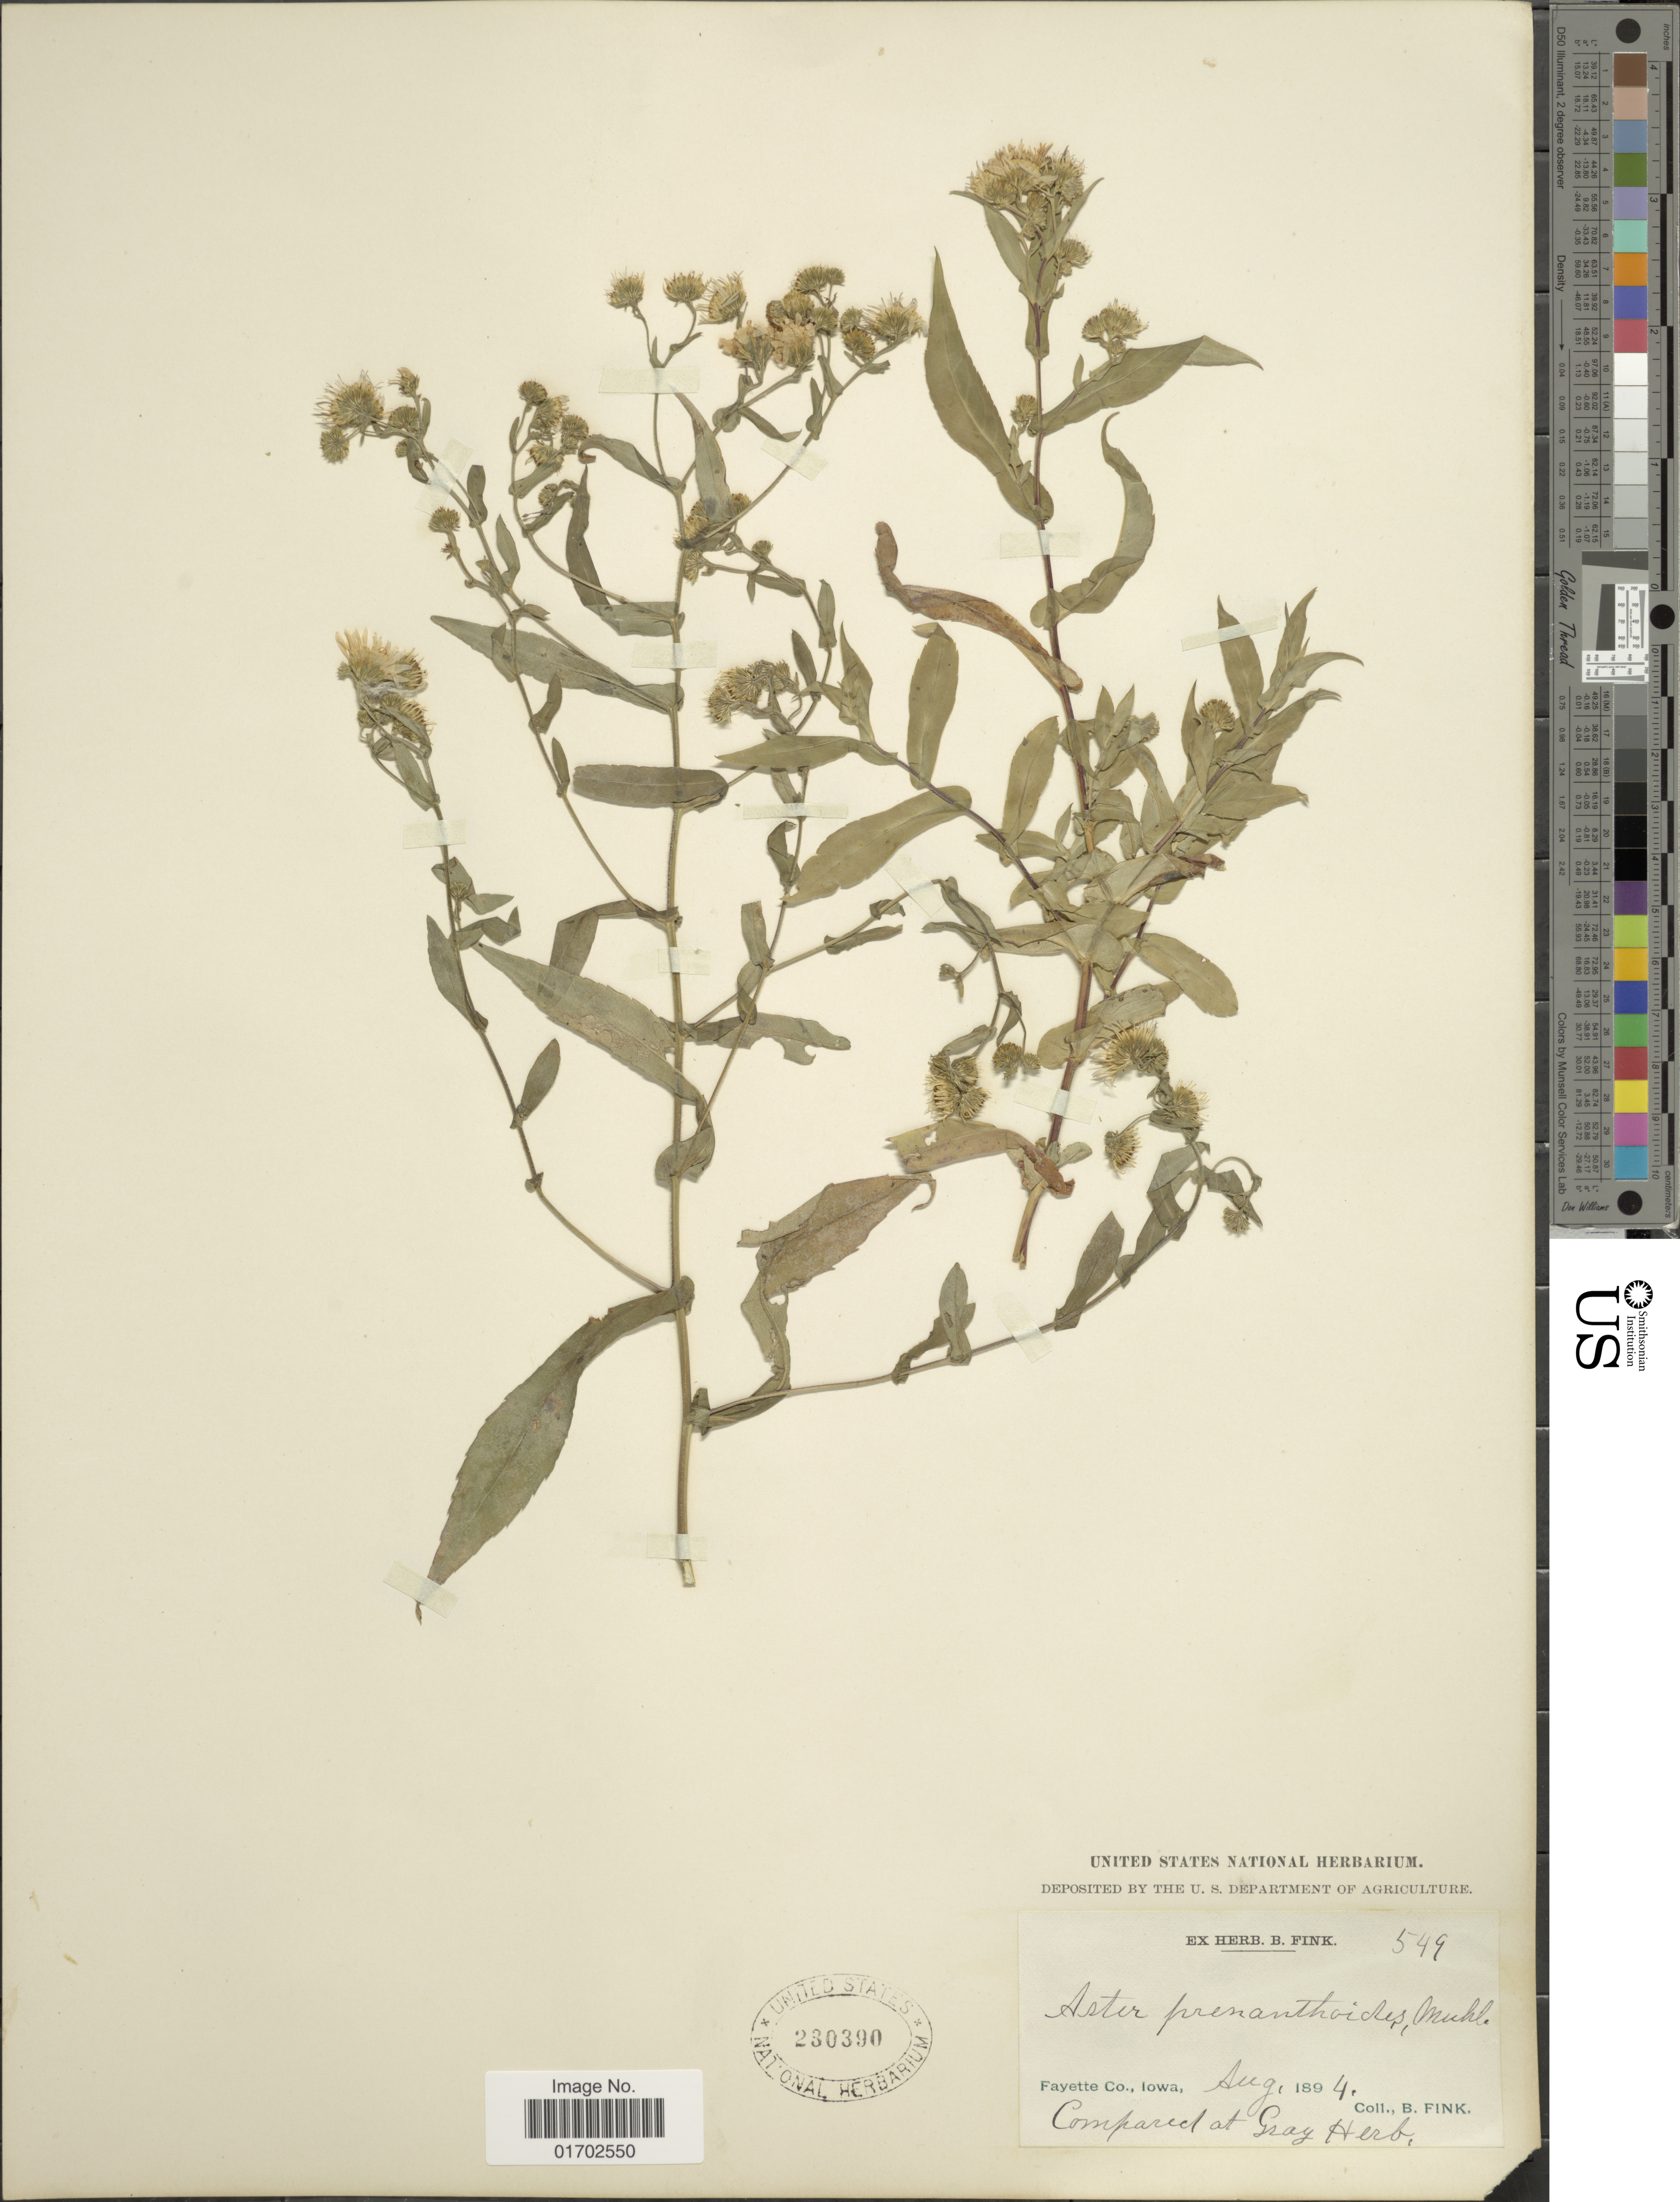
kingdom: Plantae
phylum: Tracheophyta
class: Magnoliopsida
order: Asterales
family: Asteraceae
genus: Symphyotrichum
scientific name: Symphyotrichum prenanthoides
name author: (Muhl. ex Willd.) G.L. Nesom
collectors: B. Fink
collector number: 549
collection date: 1894-08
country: United States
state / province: Iowa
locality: Fayette Co,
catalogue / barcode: US 230390